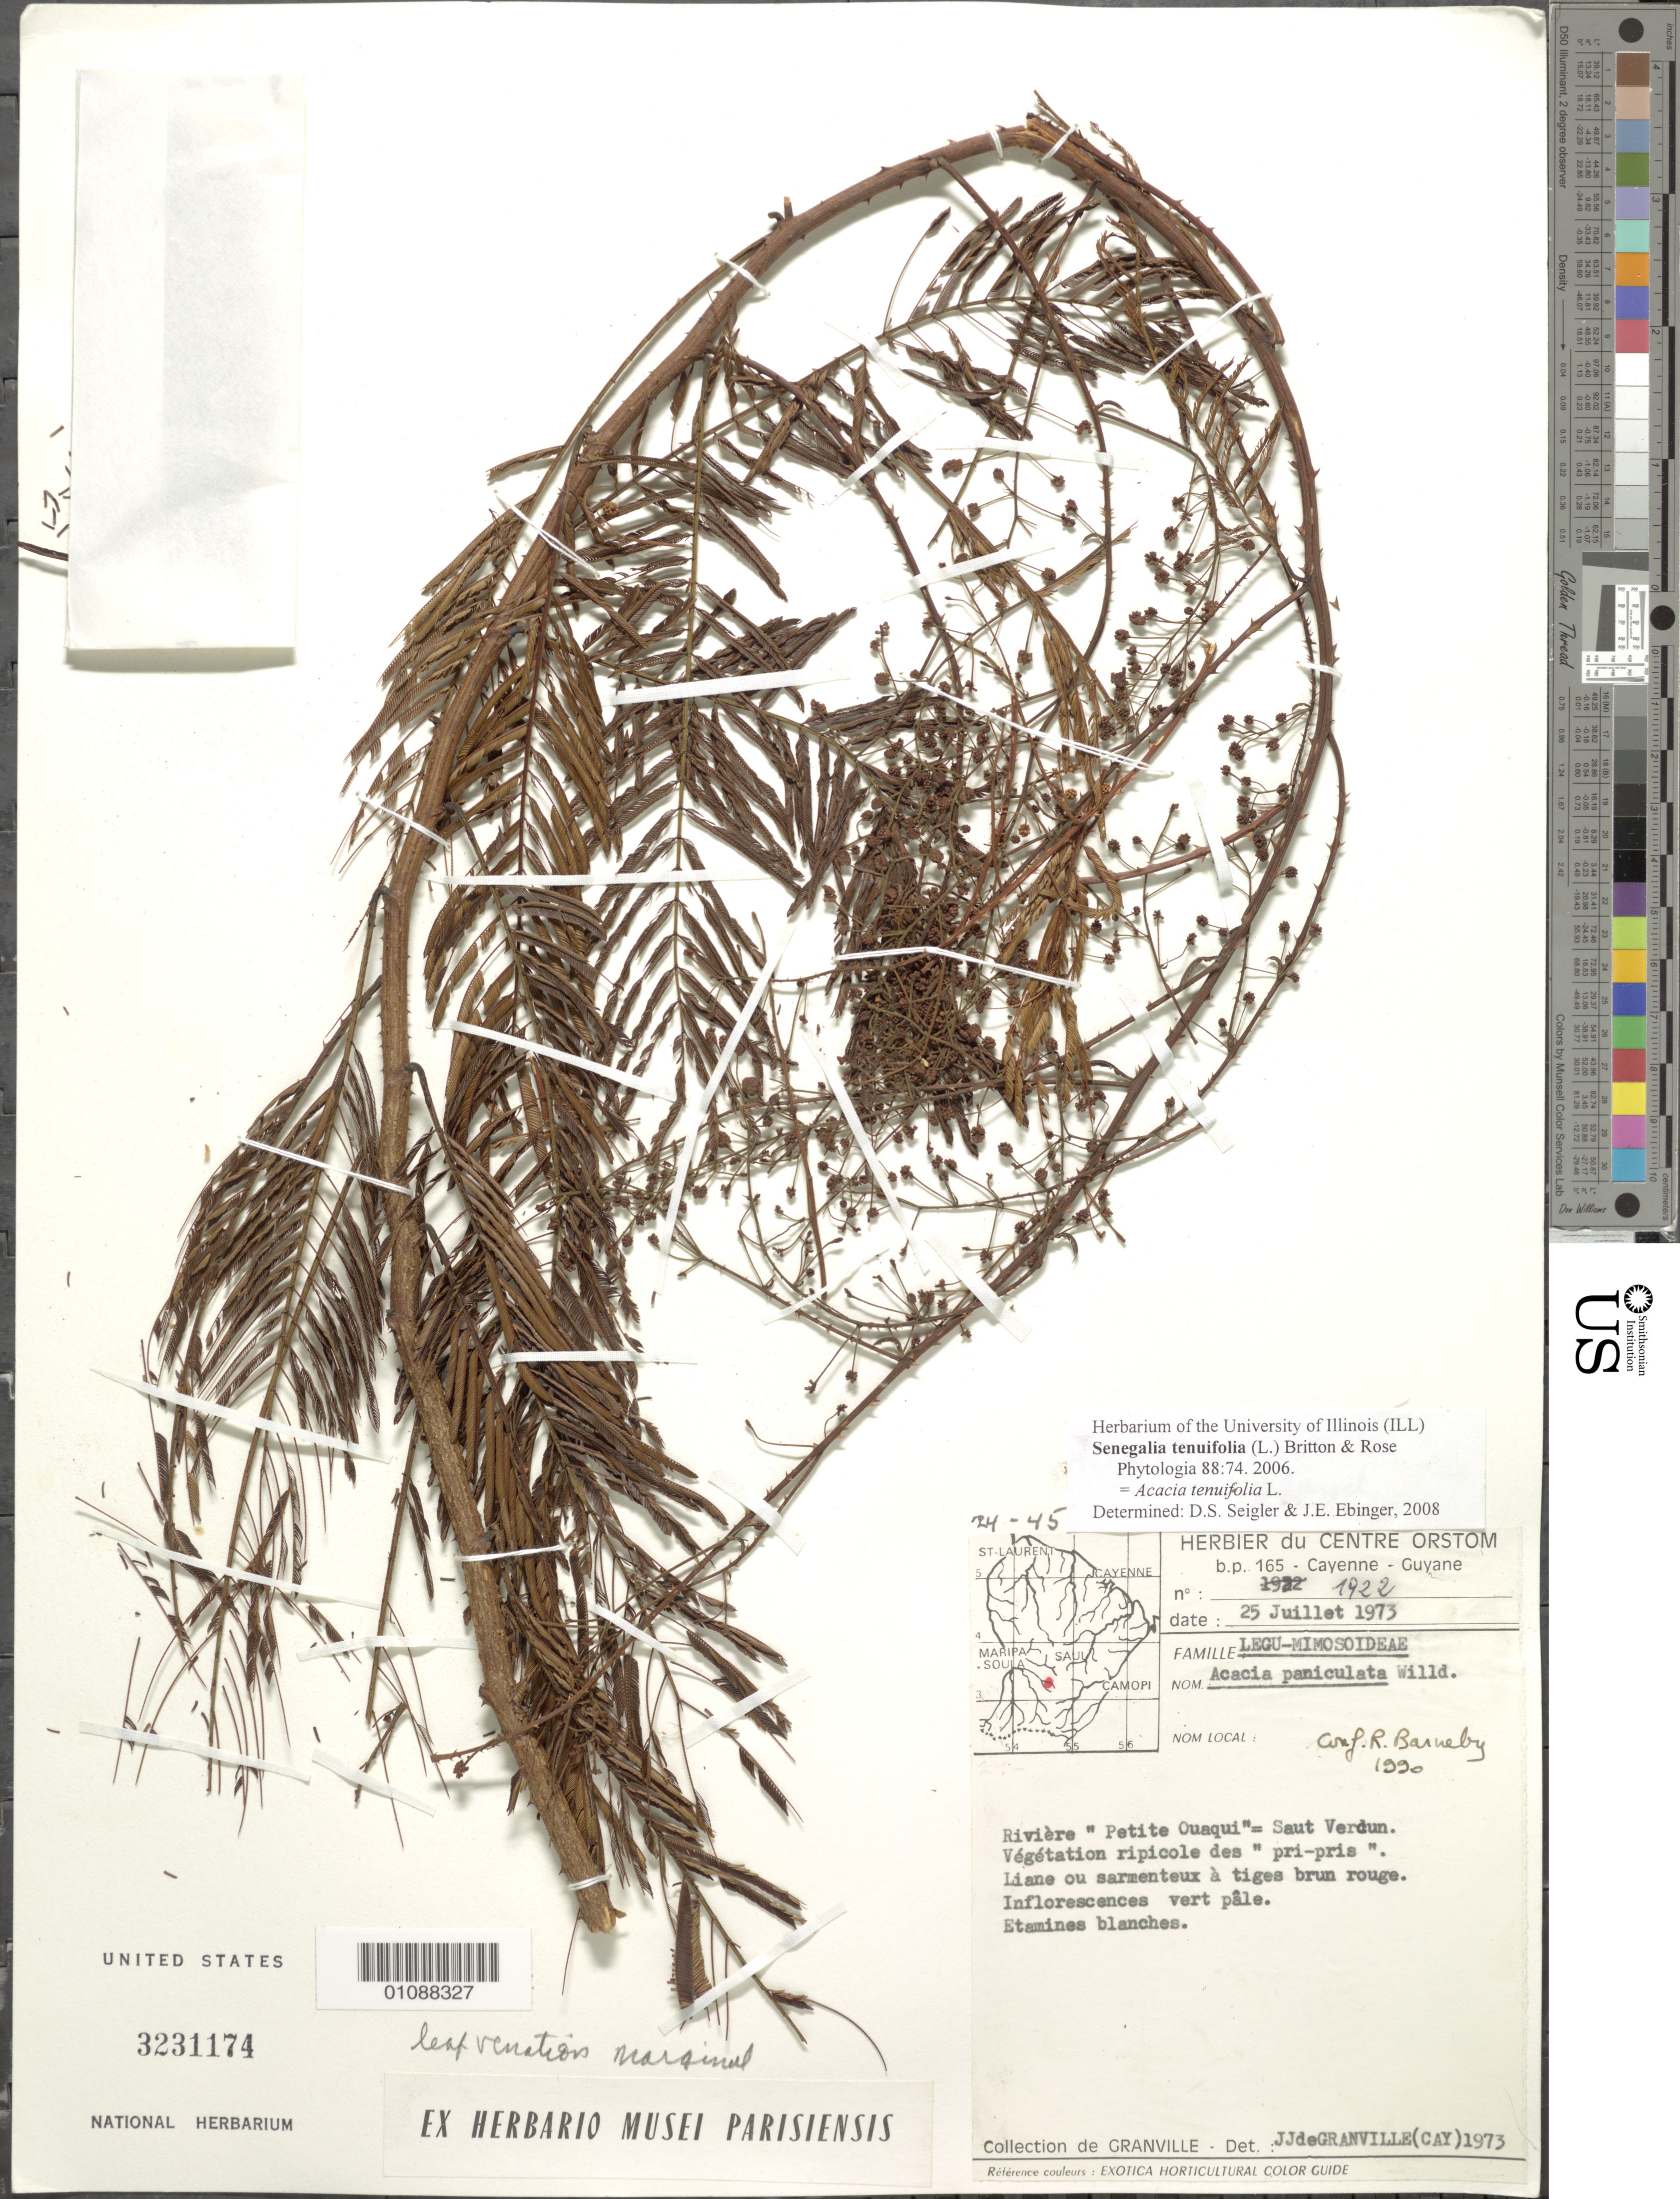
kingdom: Plantae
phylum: Tracheophyta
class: Magnoliopsida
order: Fabales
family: Fabaceae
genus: Senegalia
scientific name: Senegalia tenuifolia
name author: (L.) Britton & Rose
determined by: Ebinger, J. E.; Seigler, David S.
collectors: J.-J. de Granville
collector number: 1922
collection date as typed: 25-Jul-73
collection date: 1973-07-25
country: French Guiana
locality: Rivière "Petite Ouaqui", Saut Verdun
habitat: Vegetation ripicole des "pri-pris"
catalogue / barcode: US 3231174